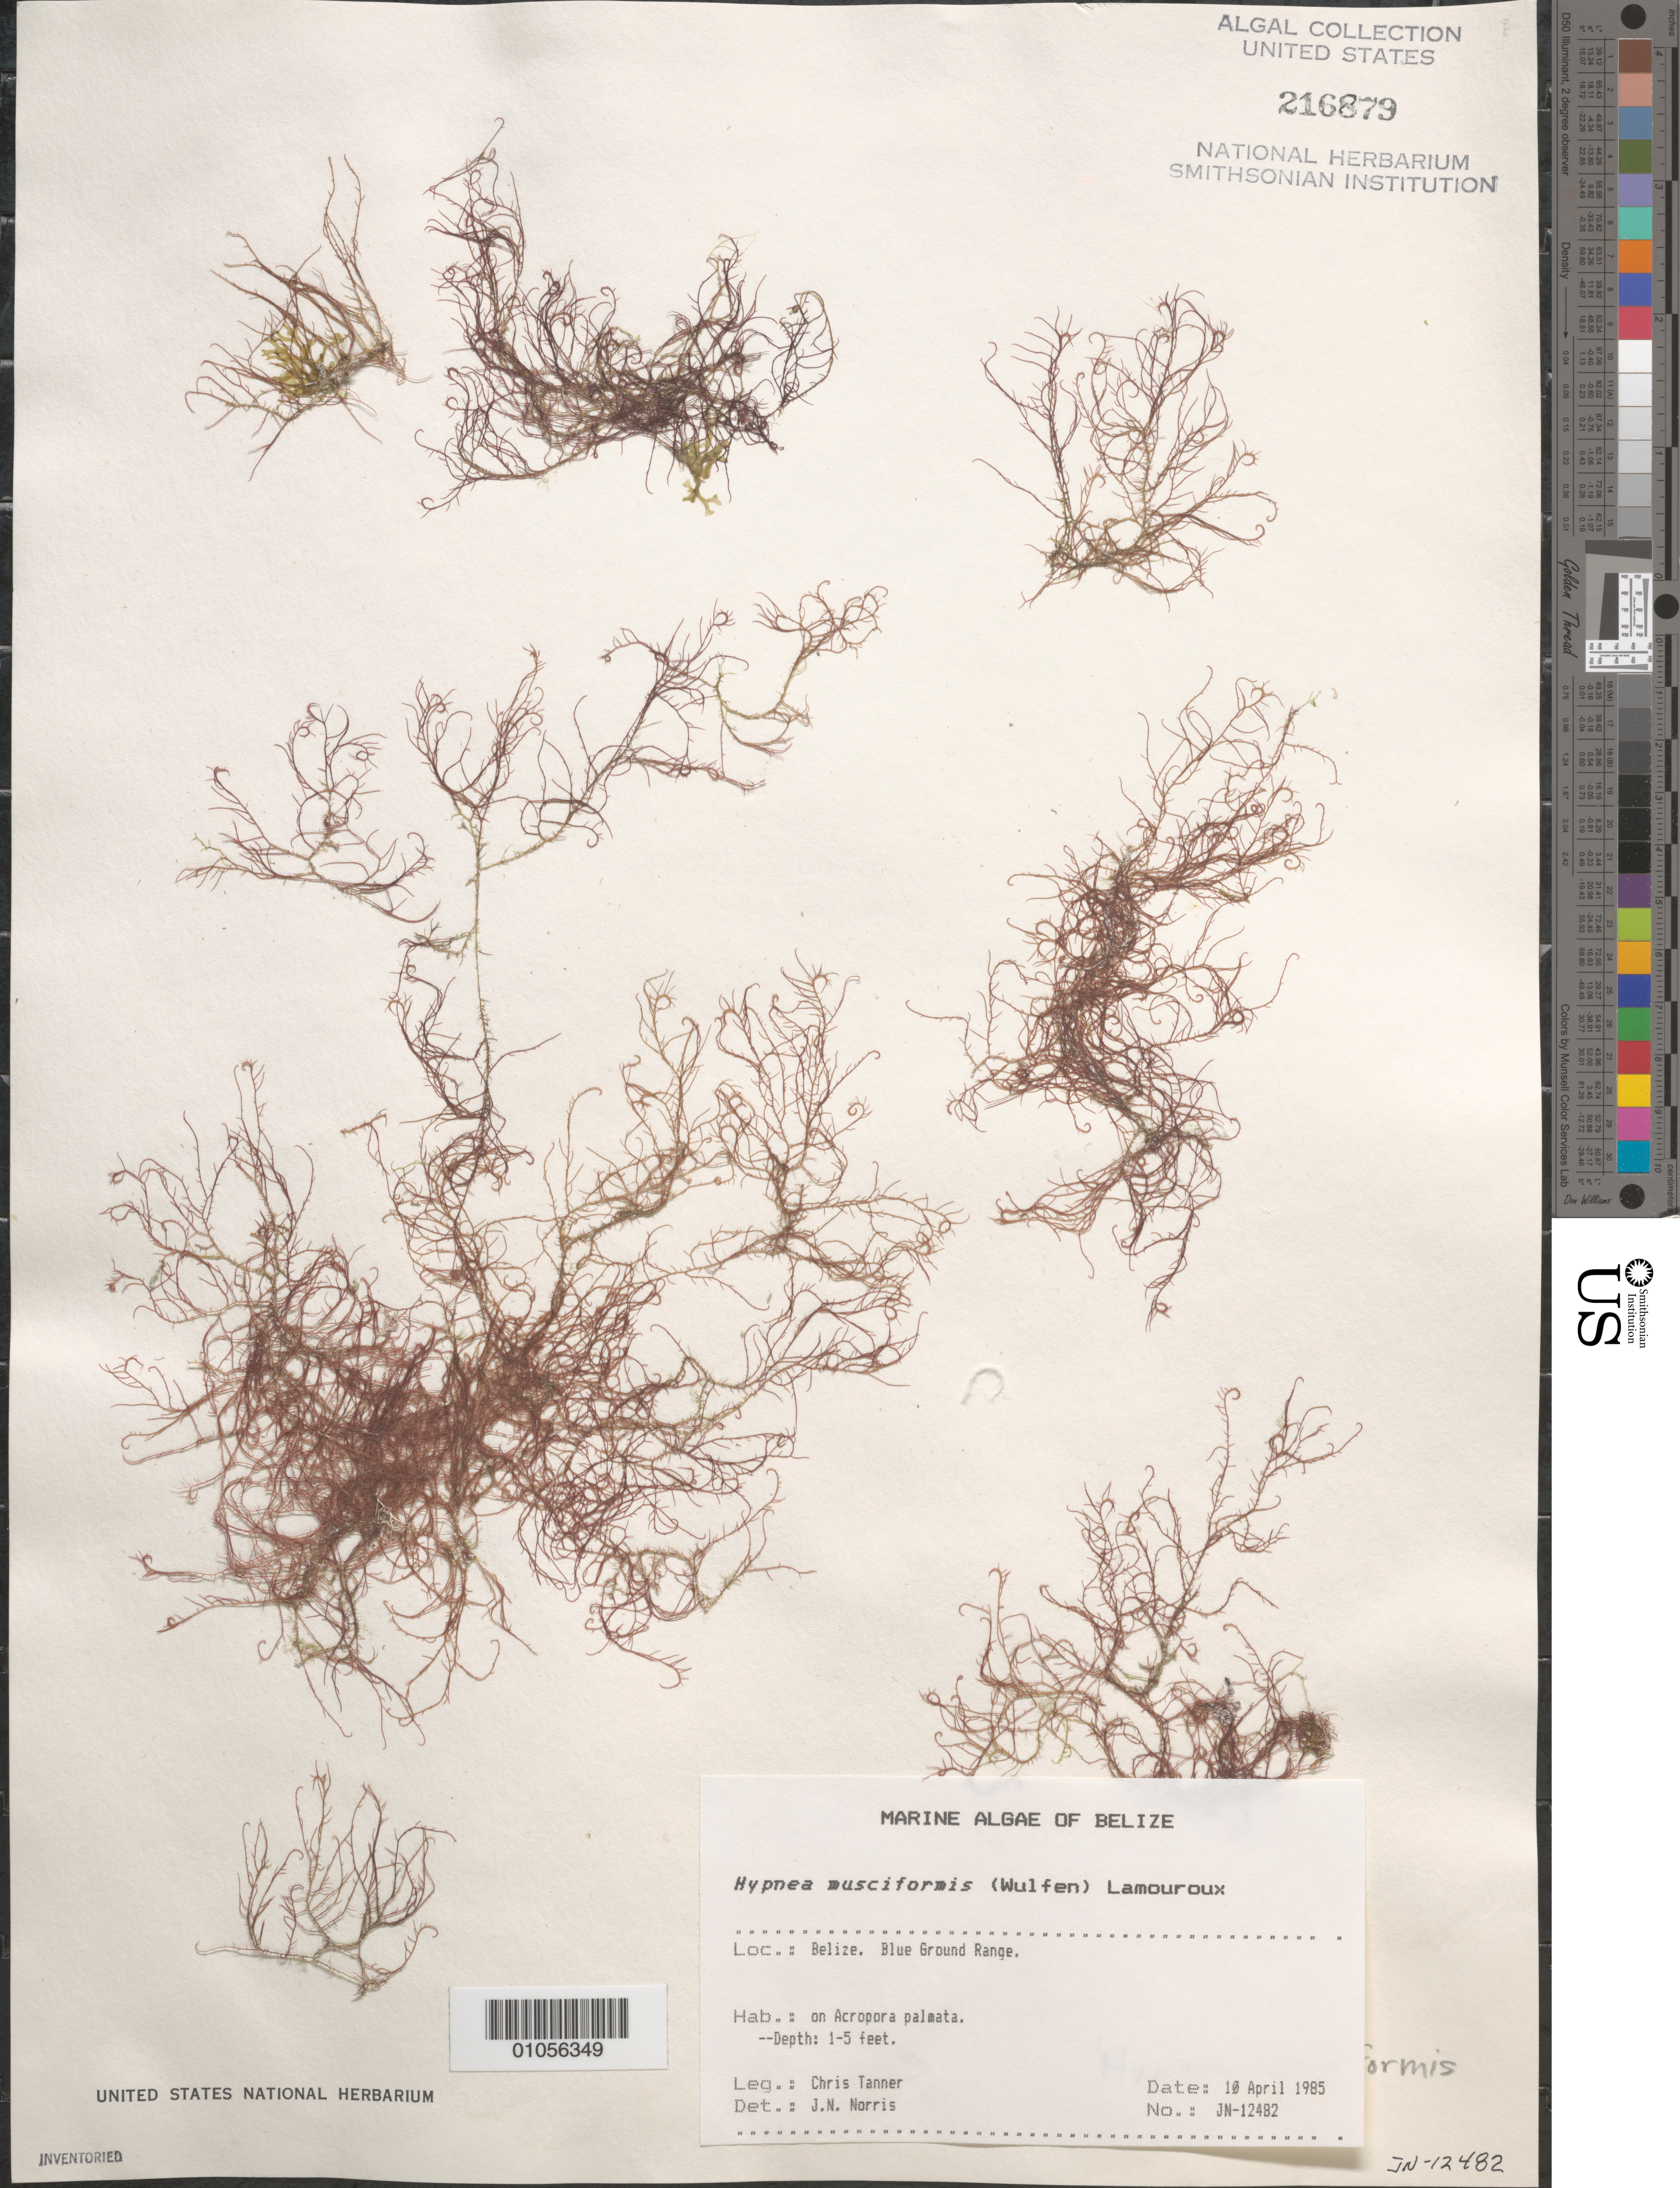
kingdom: Plantae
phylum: Rhodophyta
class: Florideophyceae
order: Gigartinales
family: Cystocloniaceae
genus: Hypnea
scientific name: Hypnea musciformis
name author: (Wulfen) J.V.Lamouroux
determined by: Norris, James N.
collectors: C. Tanner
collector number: JN-12482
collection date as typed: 10 Apr 1985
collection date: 1985-04-10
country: Belize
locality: Blue Ground Range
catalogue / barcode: US 216879